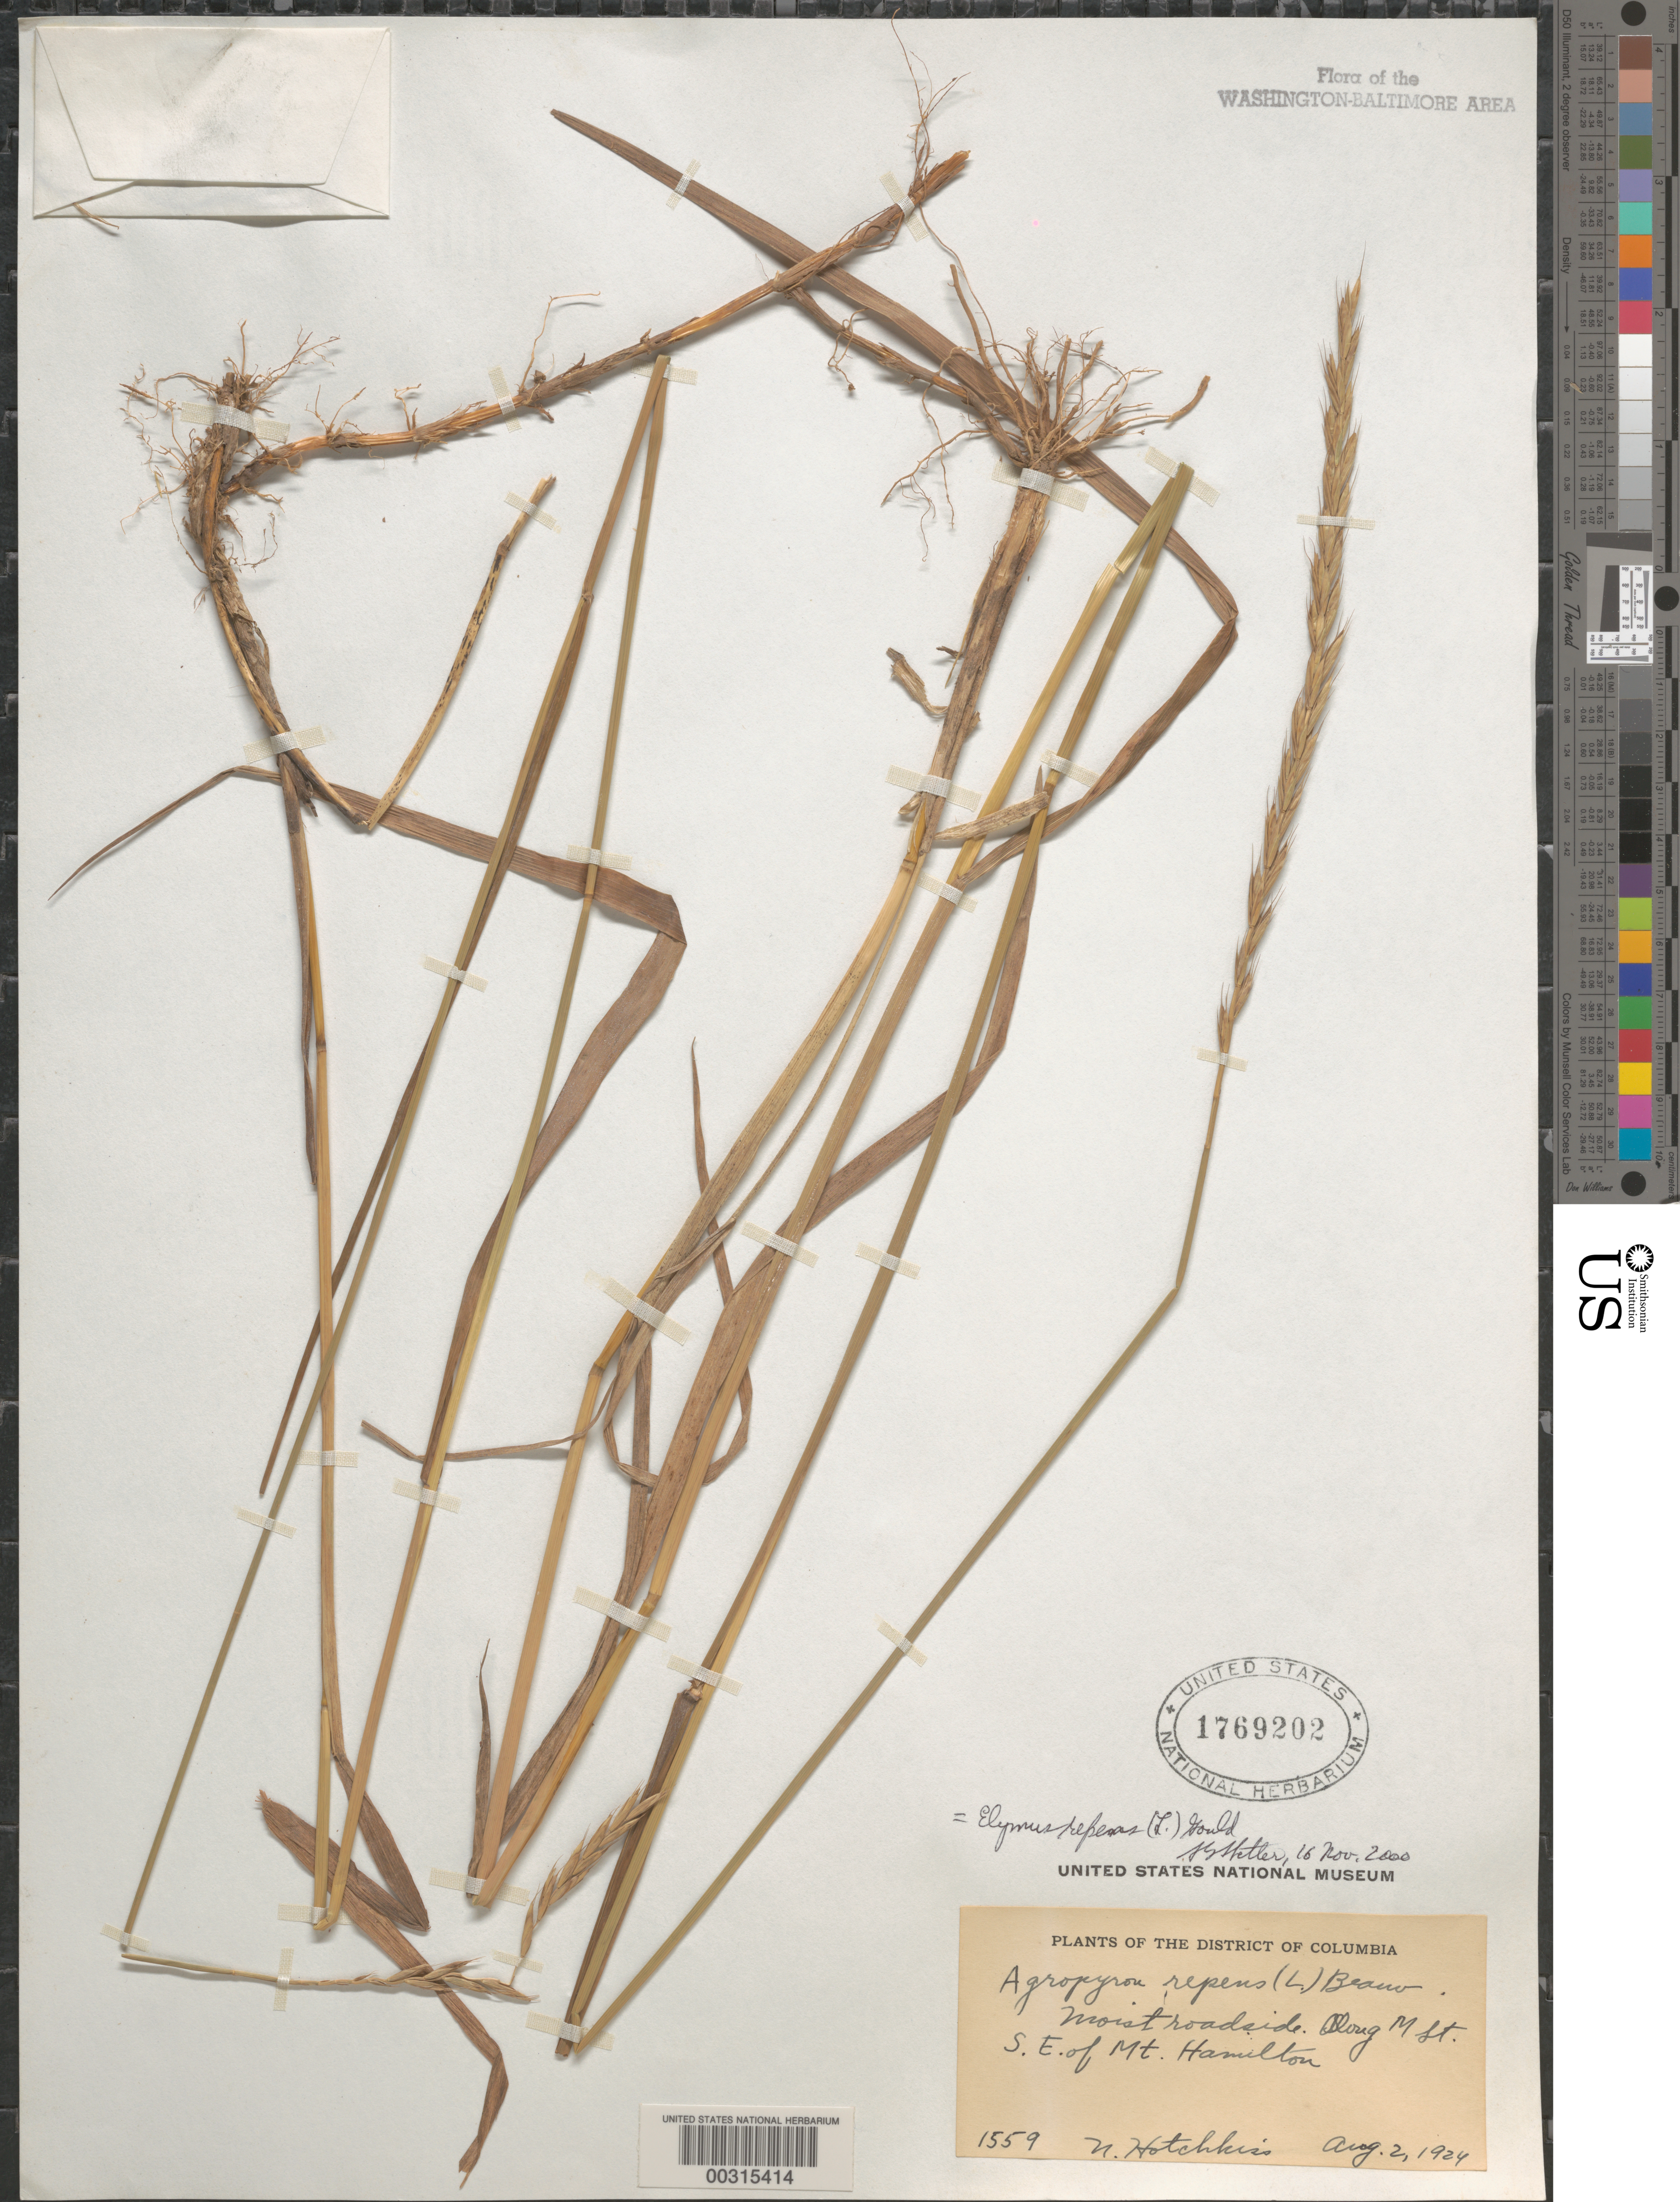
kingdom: Plantae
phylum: Tracheophyta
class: Liliopsida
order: Poales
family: Poaceae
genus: Elymus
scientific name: Elymus repens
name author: (L.) Gould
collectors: N. Hotchkiss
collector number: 1559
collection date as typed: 02 Aug 1924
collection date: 1924-08-02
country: United States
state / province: District of Columbia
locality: Southeast of Mount Hamilton, M St.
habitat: Moist roadside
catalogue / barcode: US 1769202